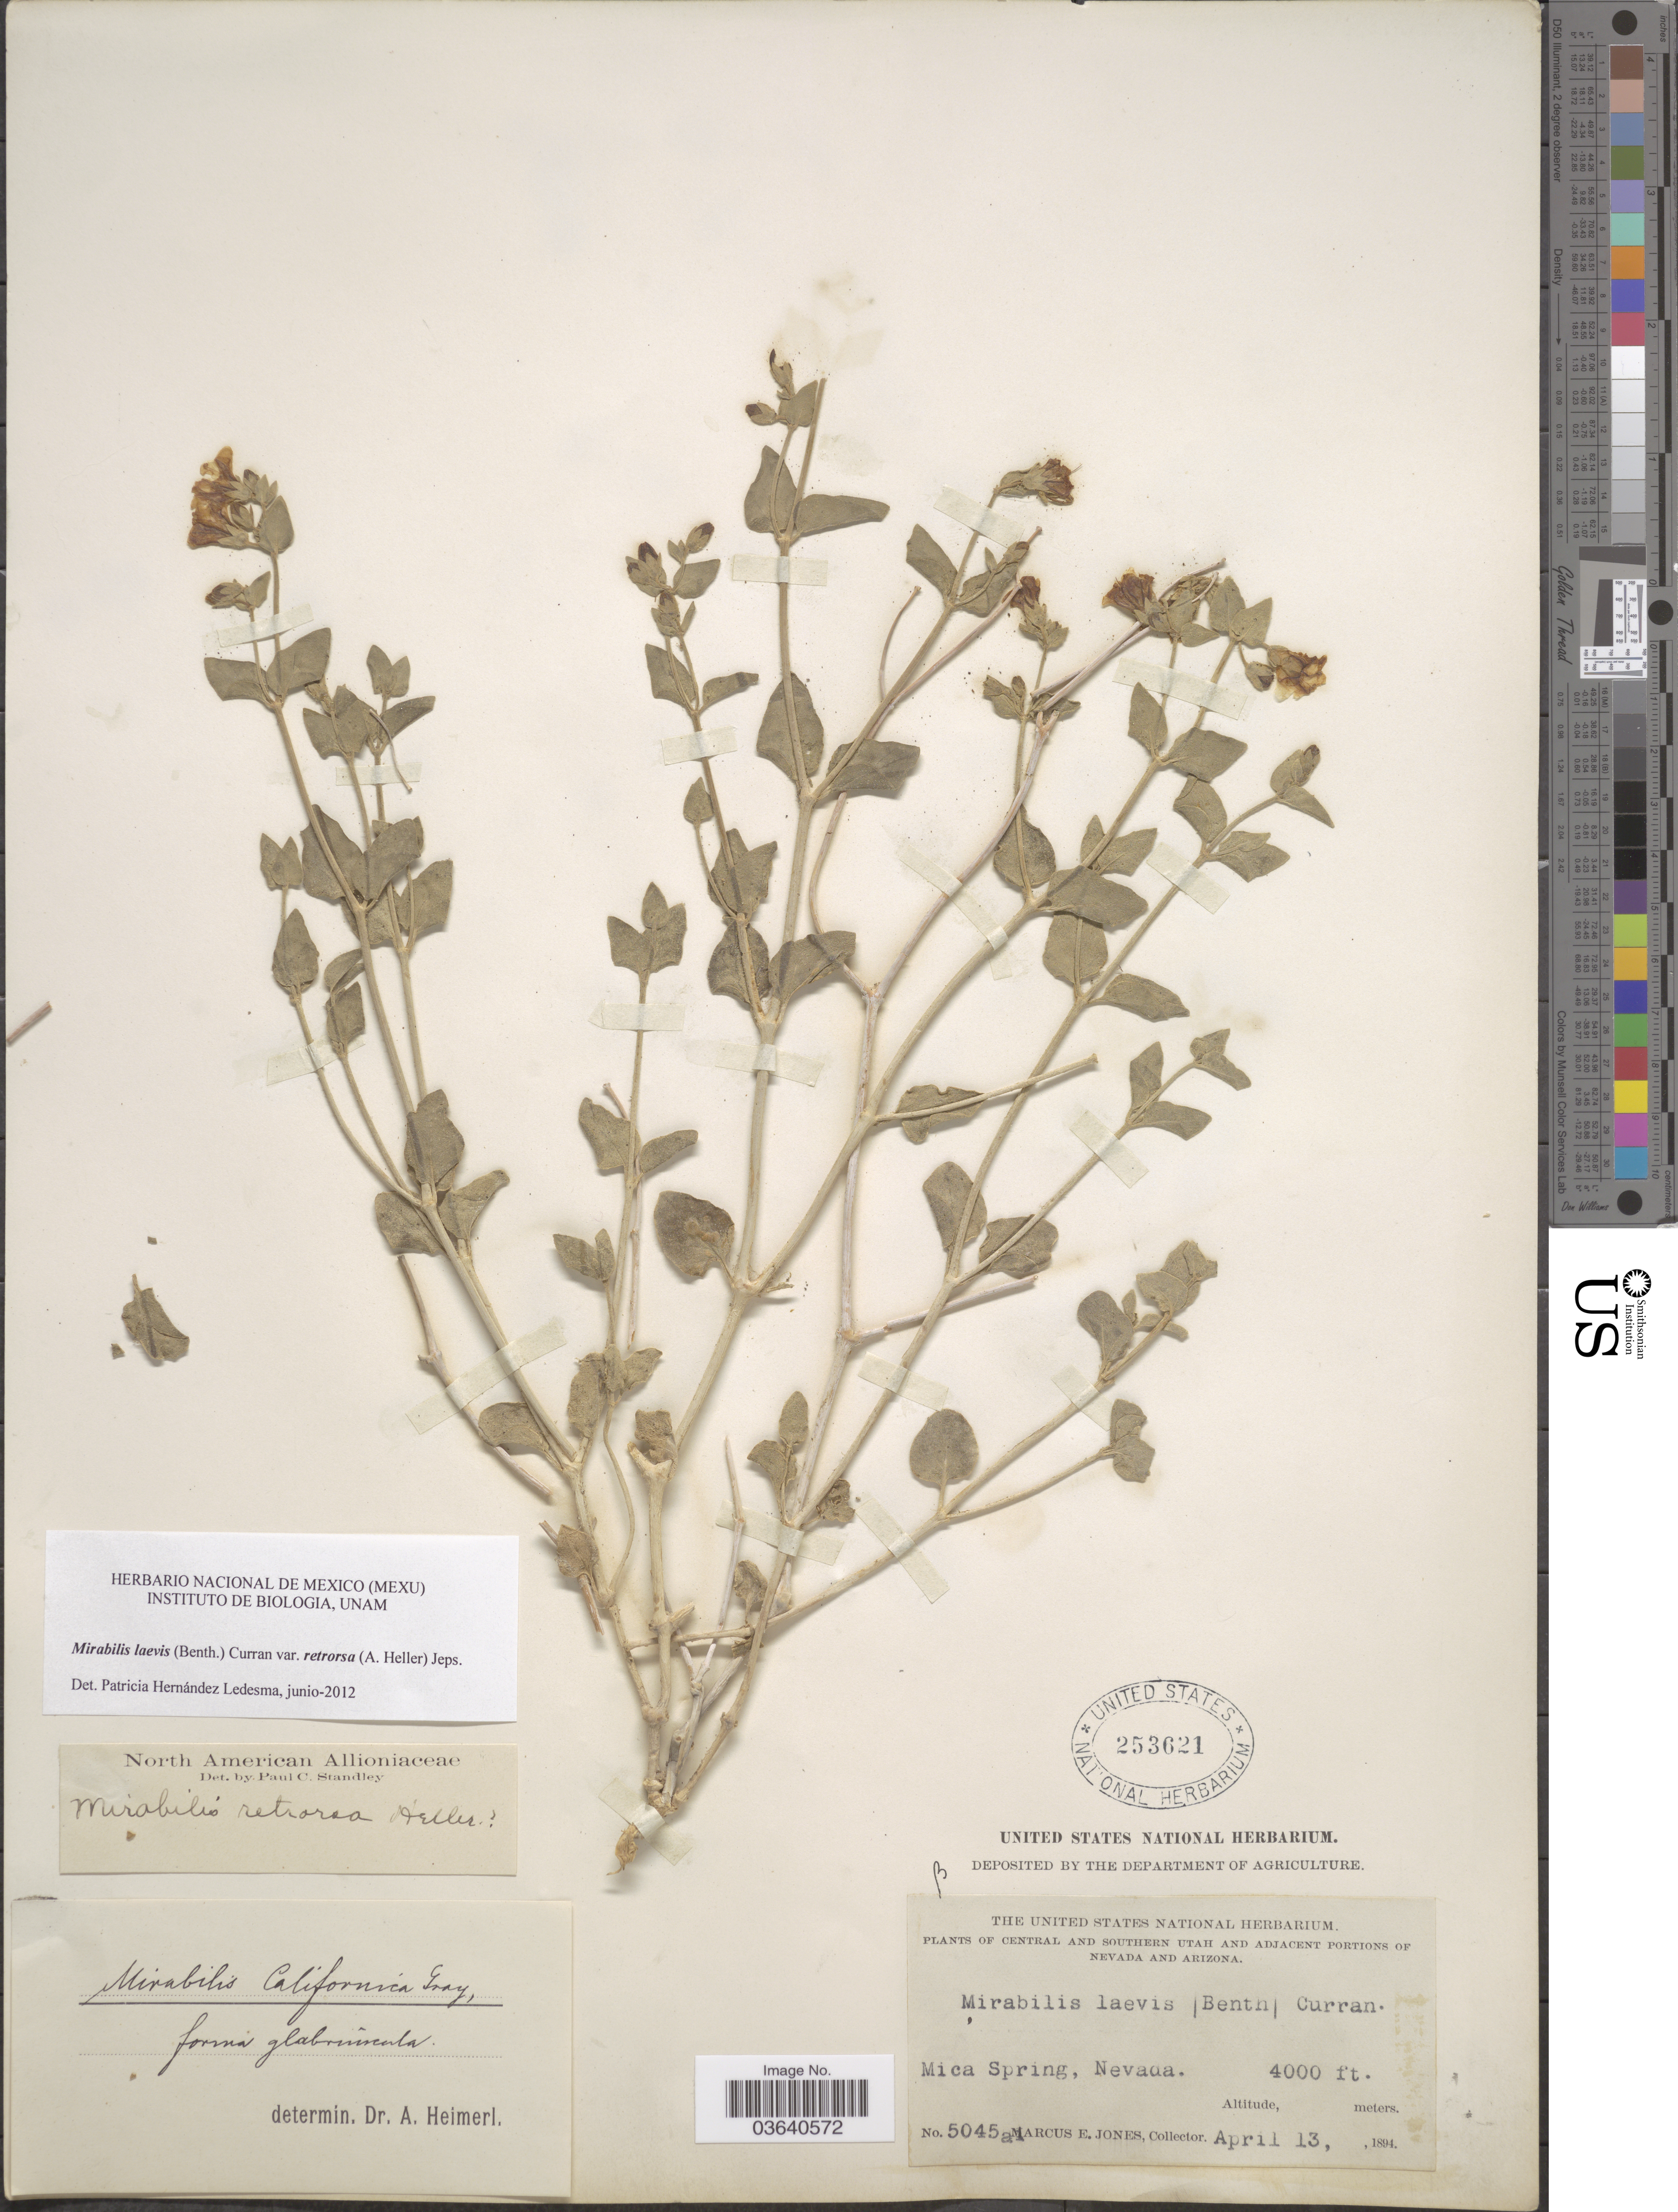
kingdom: Plantae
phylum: Tracheophyta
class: Magnoliopsida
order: Caryophyllales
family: Nyctaginaceae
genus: Mirabilis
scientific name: Mirabilis laevis var. retrorsa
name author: (A. Heller) Jeps.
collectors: M. E. Jones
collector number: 5045al*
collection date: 1894-04-13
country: United States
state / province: Nevada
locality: Adjacent portions of Nevada. Mica Spring.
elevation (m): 1219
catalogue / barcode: US 253621